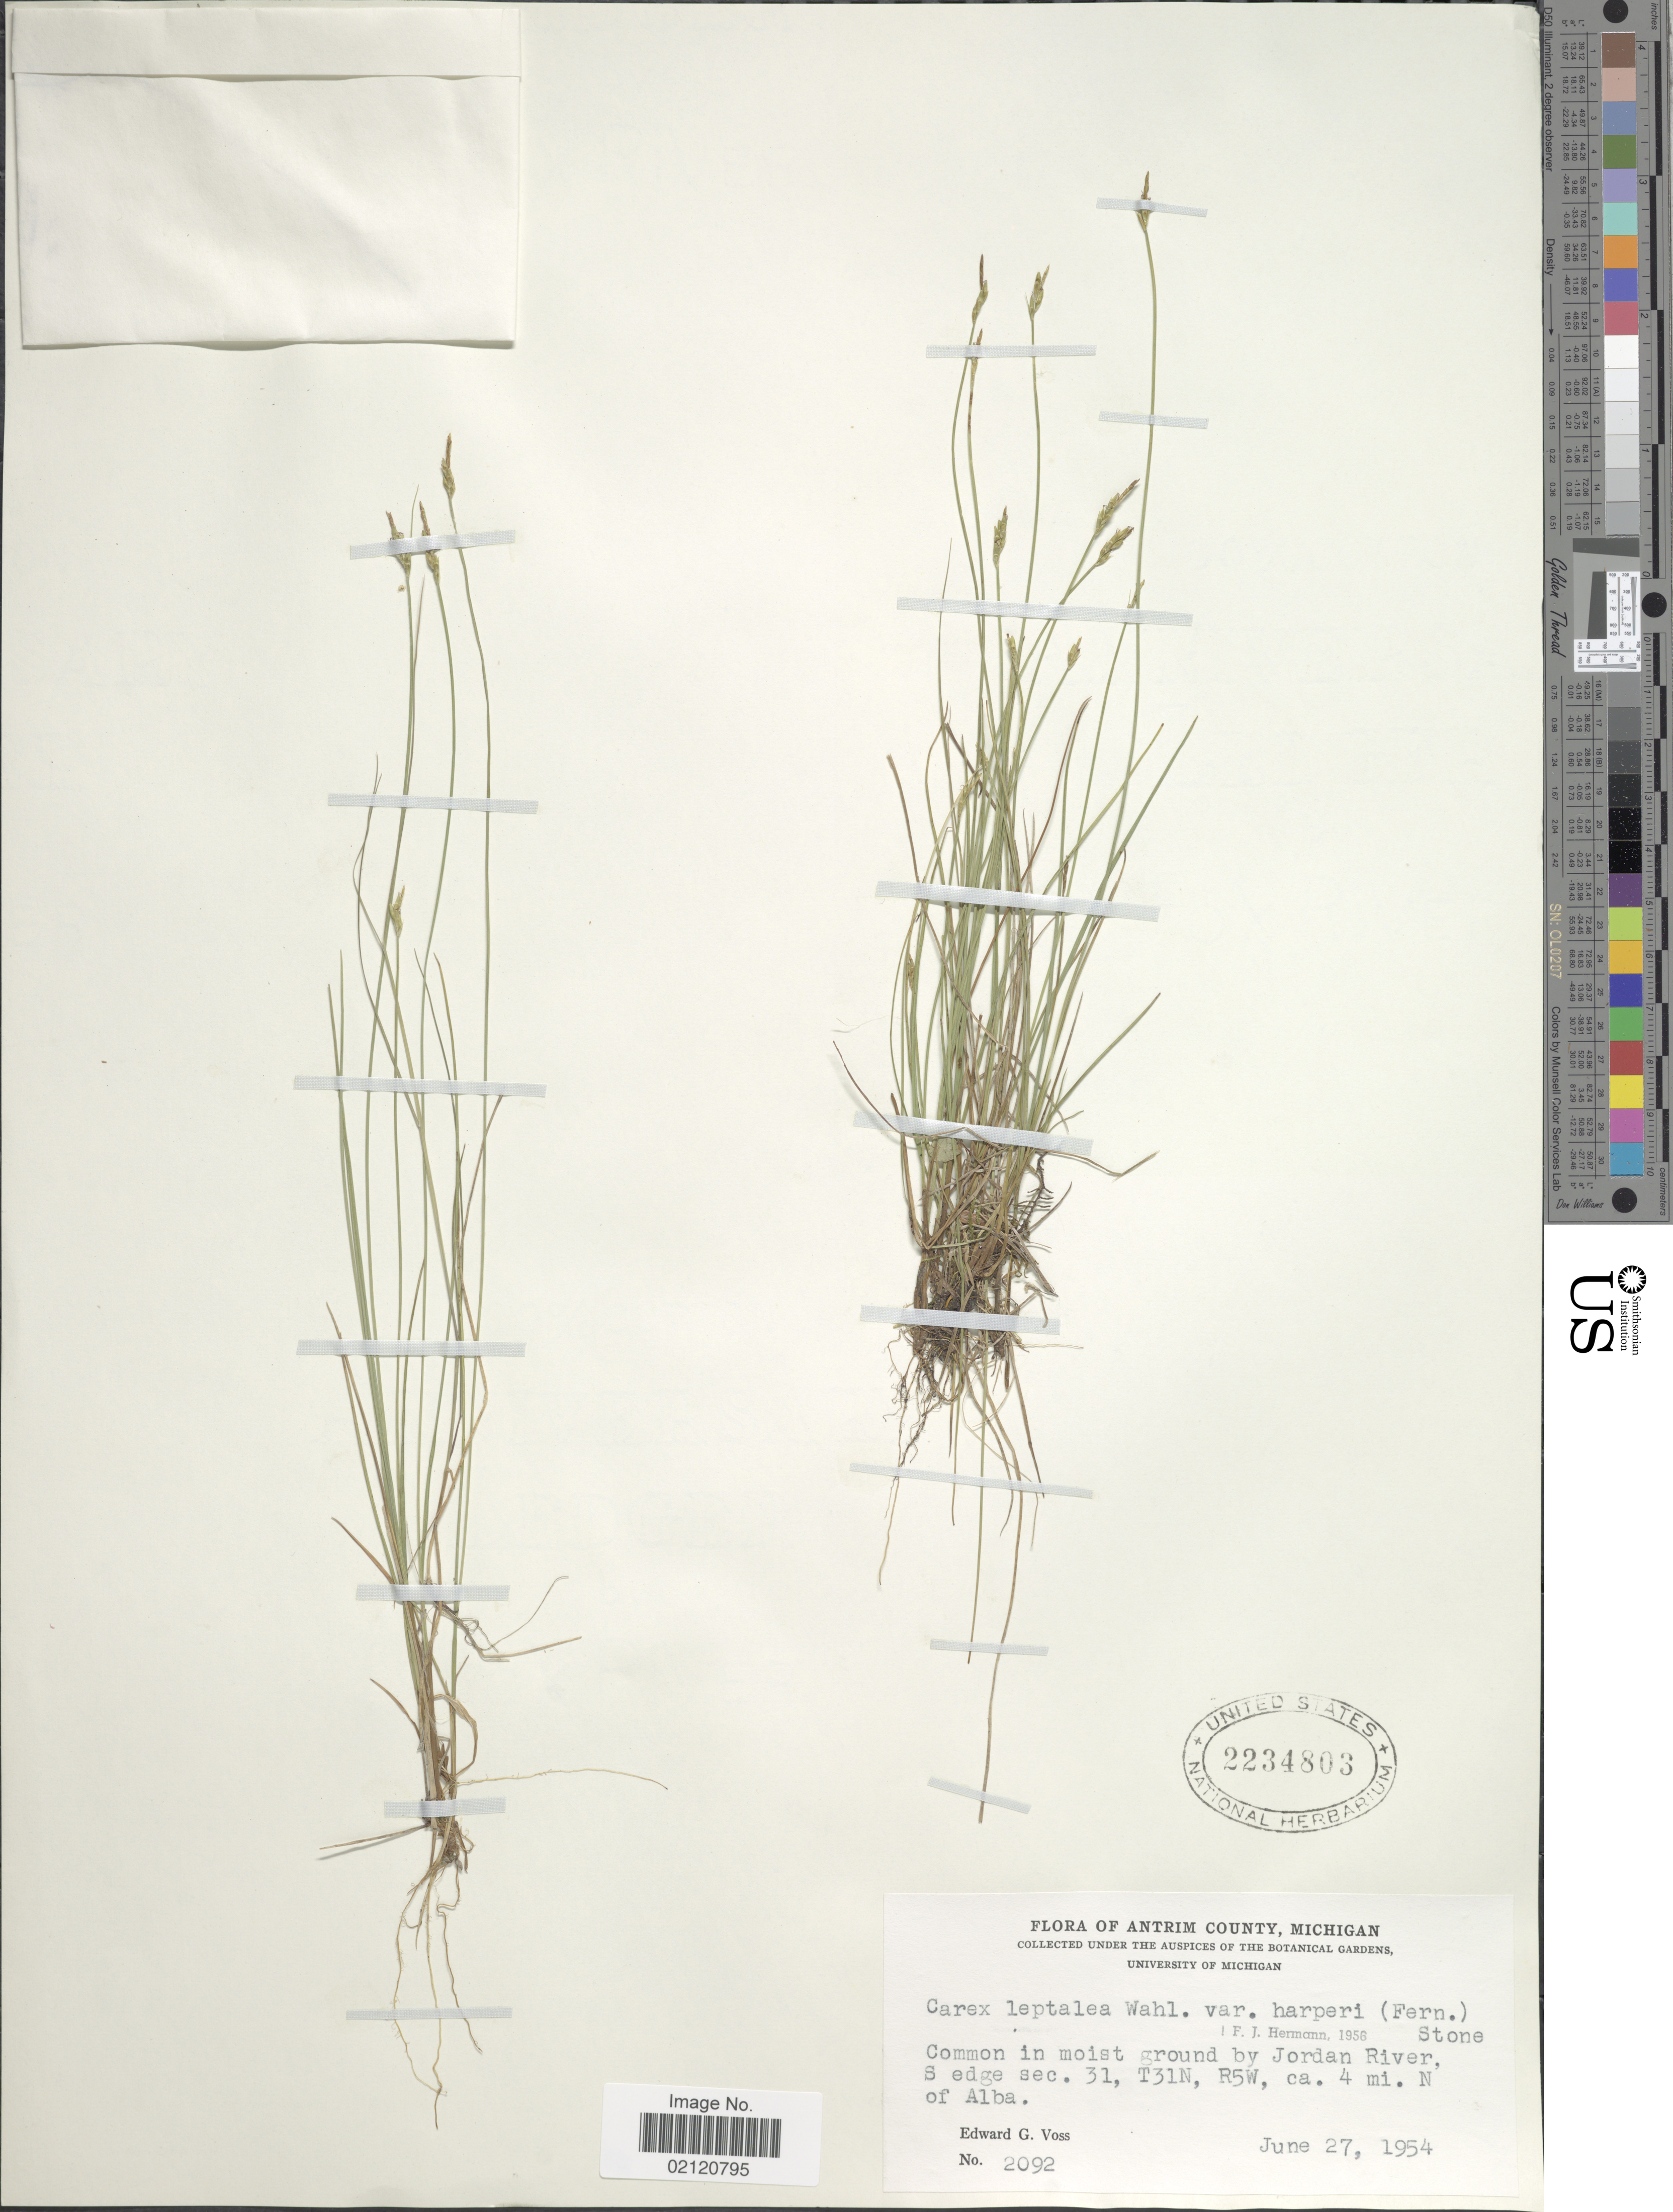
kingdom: Plantae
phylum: Tracheophyta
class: Liliopsida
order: Poales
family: Cyperaceae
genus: Carex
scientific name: Carex leptalea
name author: Wahlenb.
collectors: E. G. Voss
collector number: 2092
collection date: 1954-06-27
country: United States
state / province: Michigan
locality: Antrim County, in moist ground by Jordan River, S edge sec. 31, T31N, R5W, ca. 4 mi. N of Alba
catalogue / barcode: US 2234803